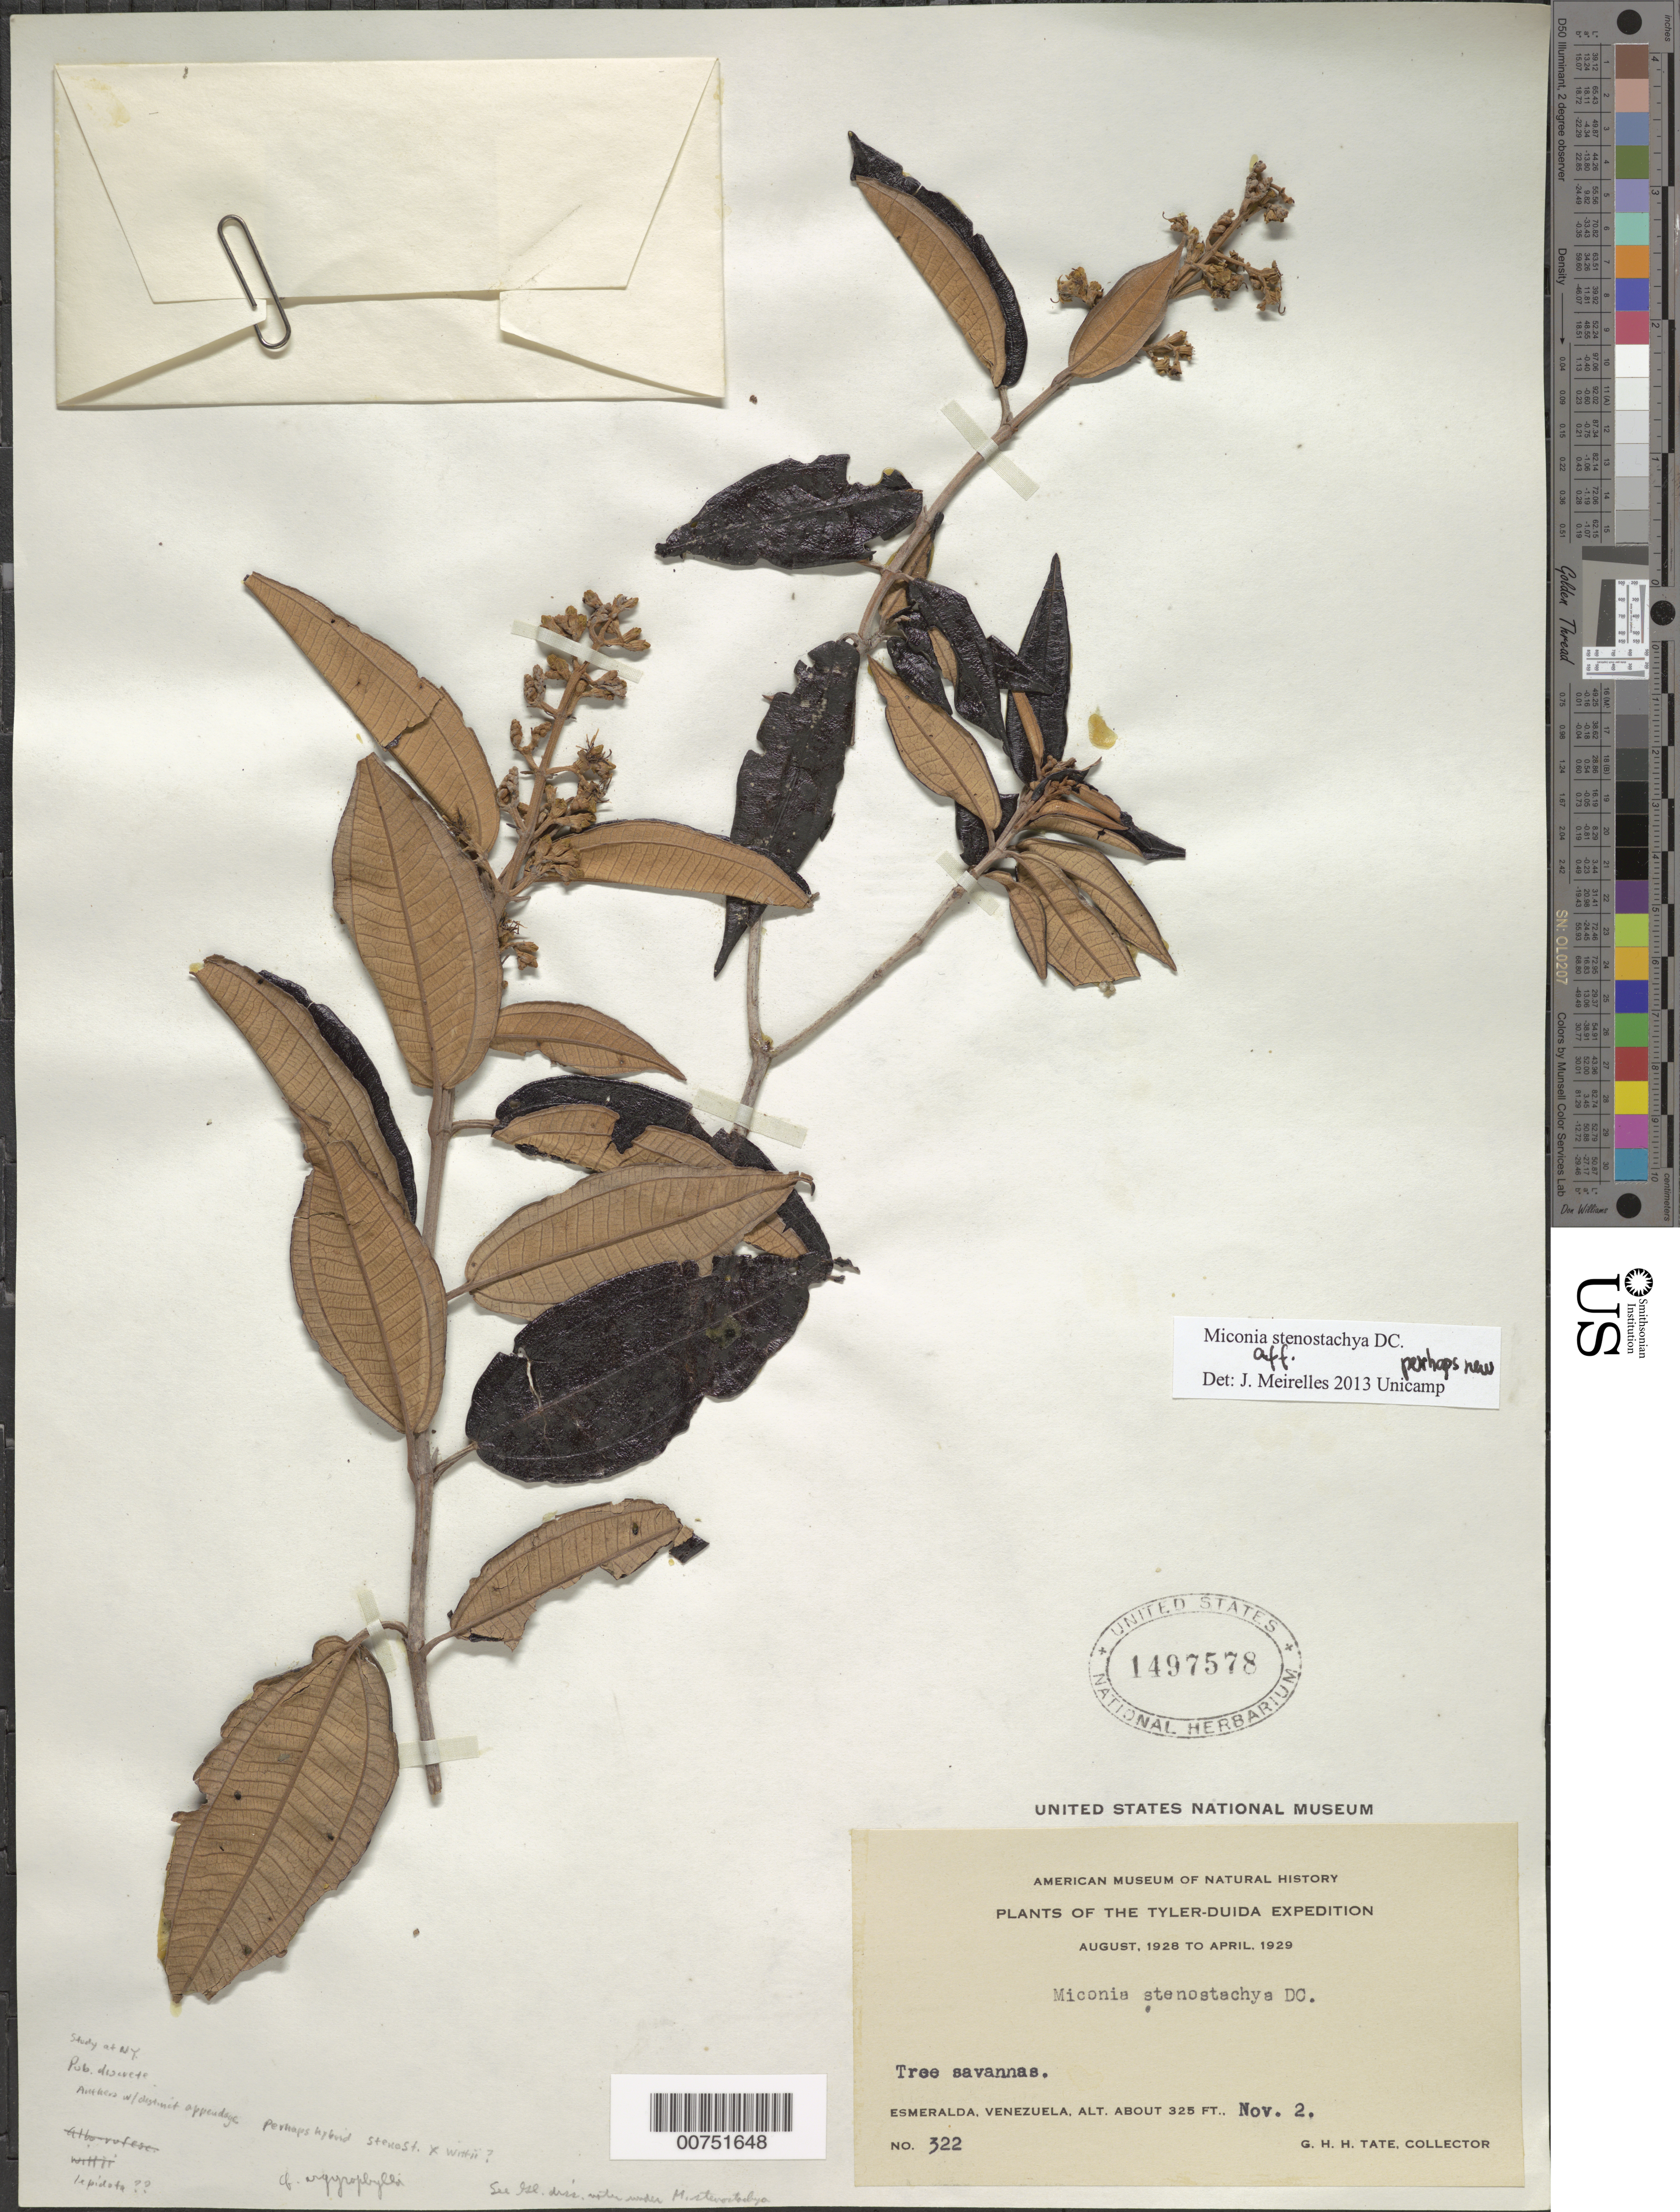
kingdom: Plantae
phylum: Tracheophyta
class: Magnoliopsida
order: Myrtales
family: Melastomataceae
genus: Miconia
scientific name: Miconia stenostachya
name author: DC.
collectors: G. H. H.Tate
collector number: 322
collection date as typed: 2-Nov-28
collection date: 1928-11-02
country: Venezuela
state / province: Amazonas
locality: La Esmeralda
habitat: Tree savannas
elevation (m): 99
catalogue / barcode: US 1497578